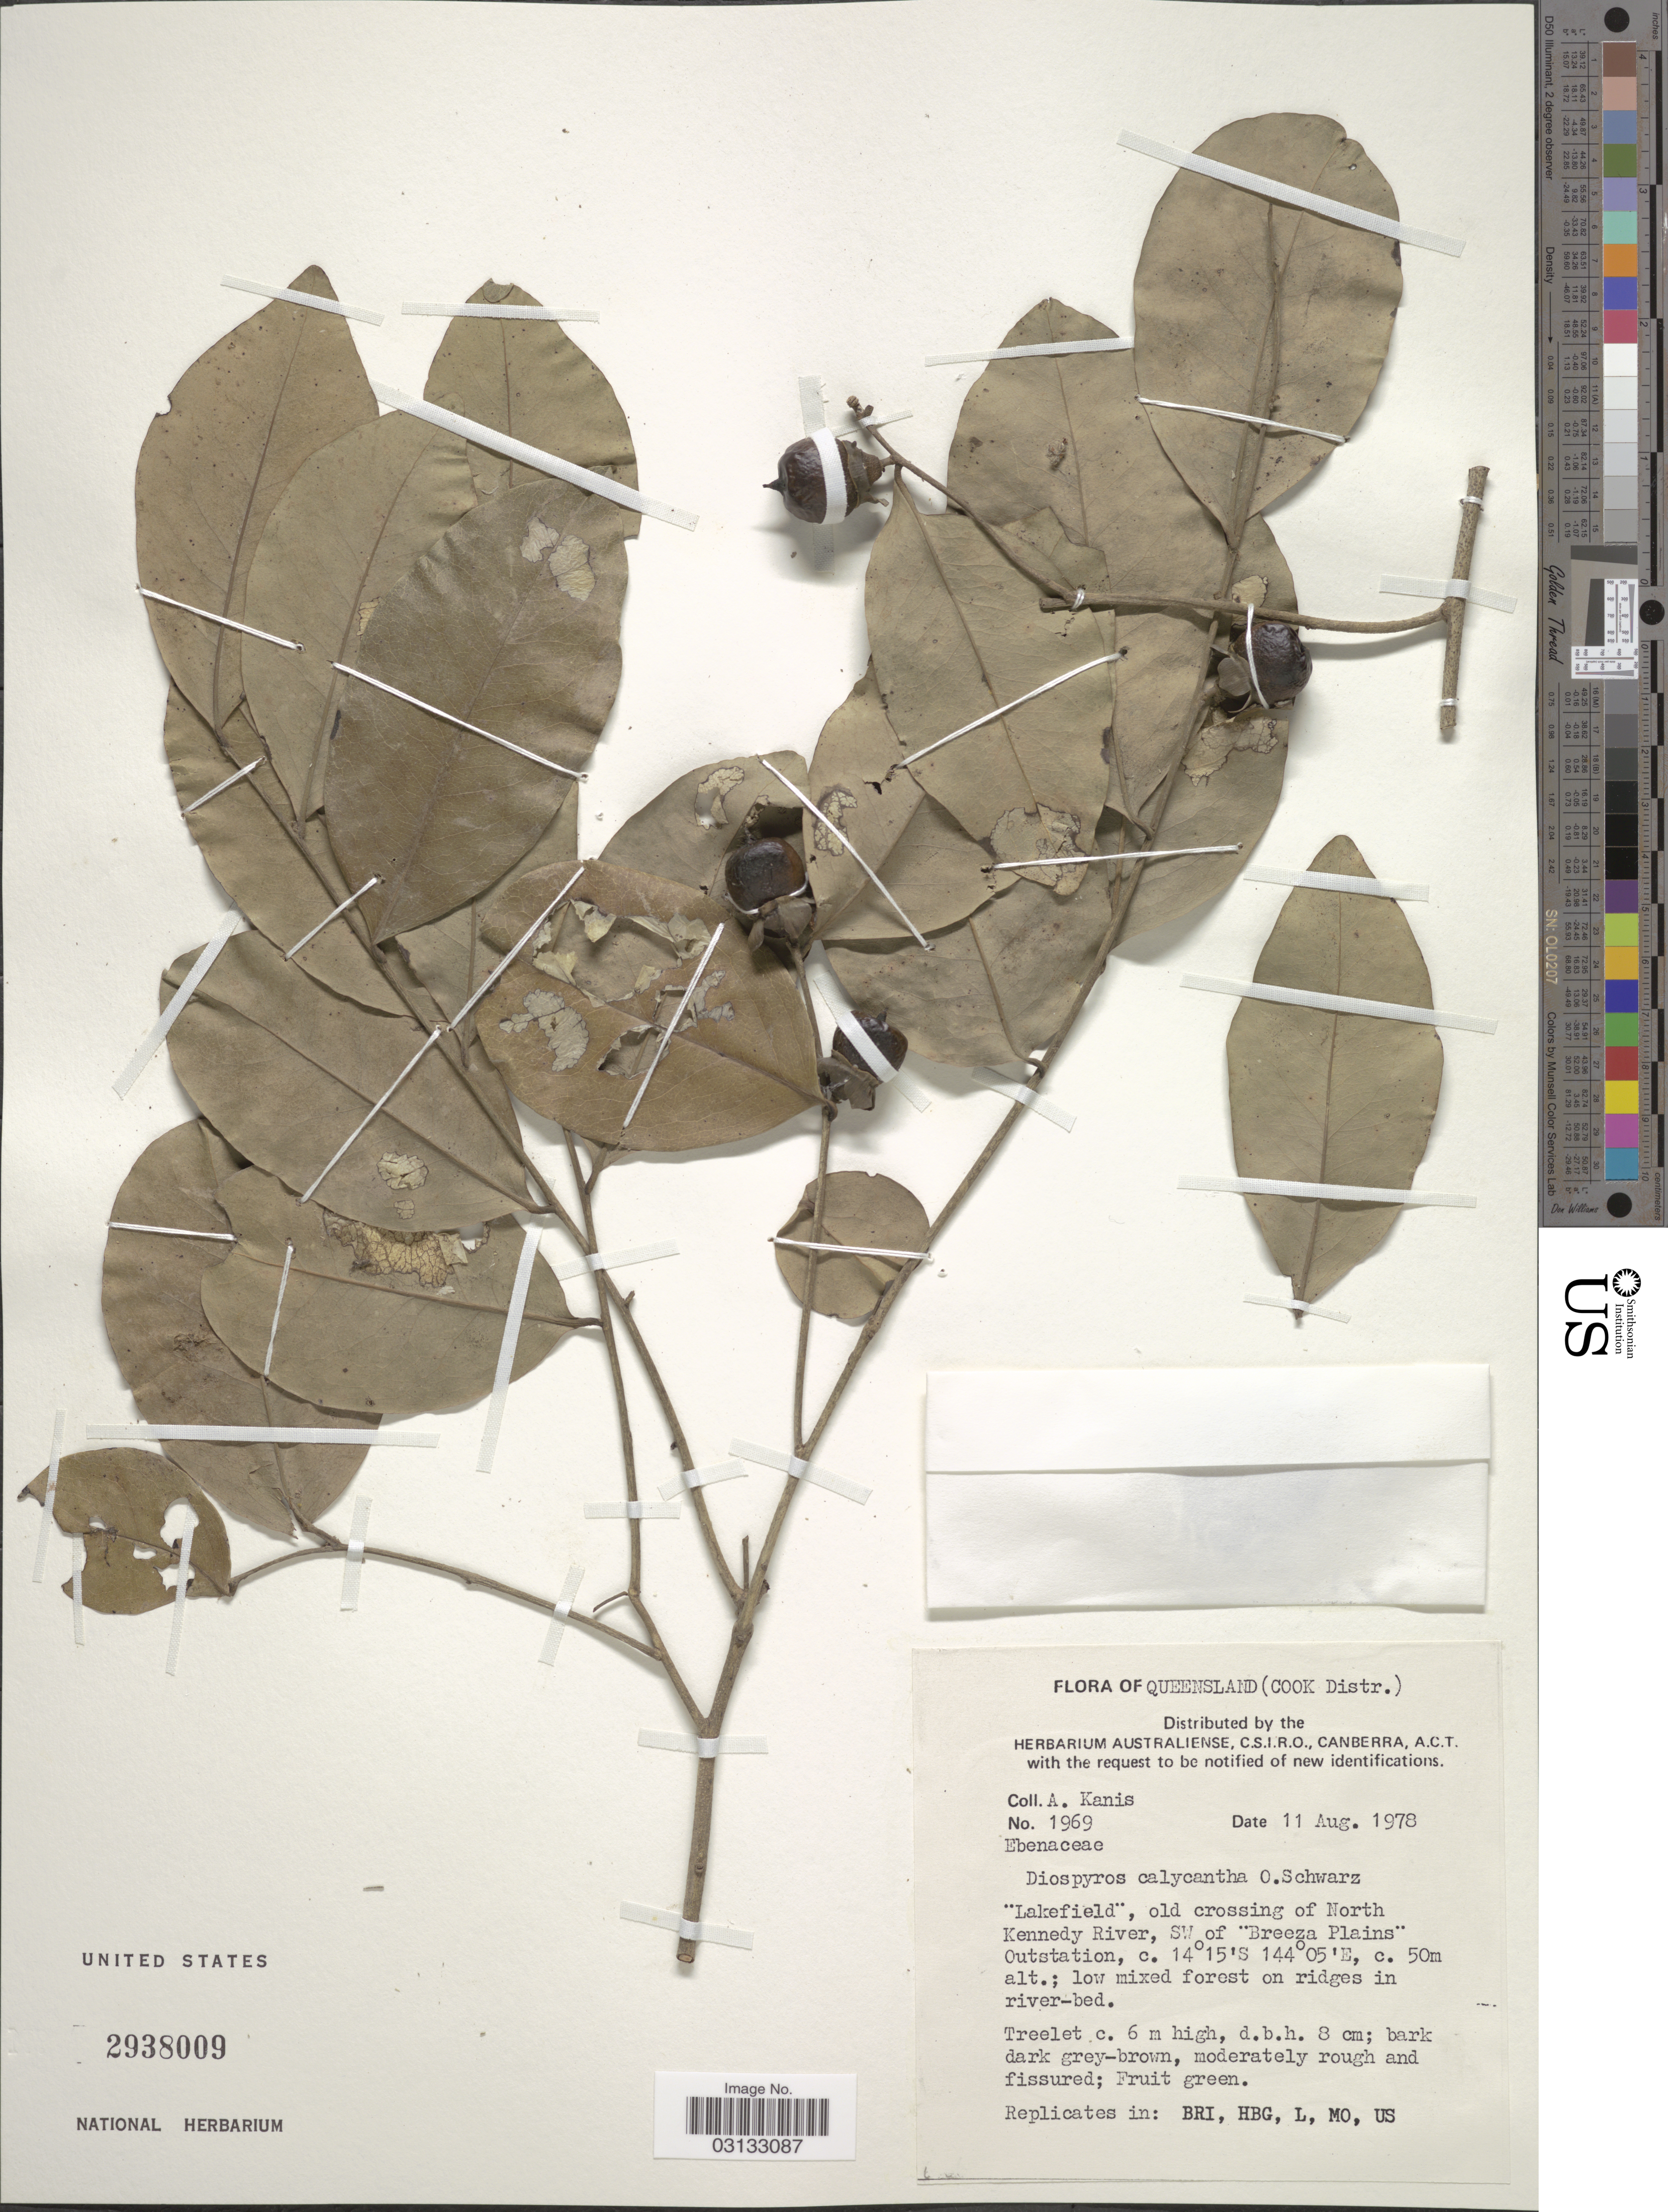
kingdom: Plantae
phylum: Tracheophyta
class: Magnoliopsida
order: Ericales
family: Ebenaceae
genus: Diospyros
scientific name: Diospyros calycantha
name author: O. Schwarz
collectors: A. Kanis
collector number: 1969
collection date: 1978-08-11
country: Australia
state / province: Queensland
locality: Queensland (Cook Distr.) "Lakefield", old crossing of North Kennedy River, SW of "Breeza Plains" Outstation.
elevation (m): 50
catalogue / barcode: US 2938009